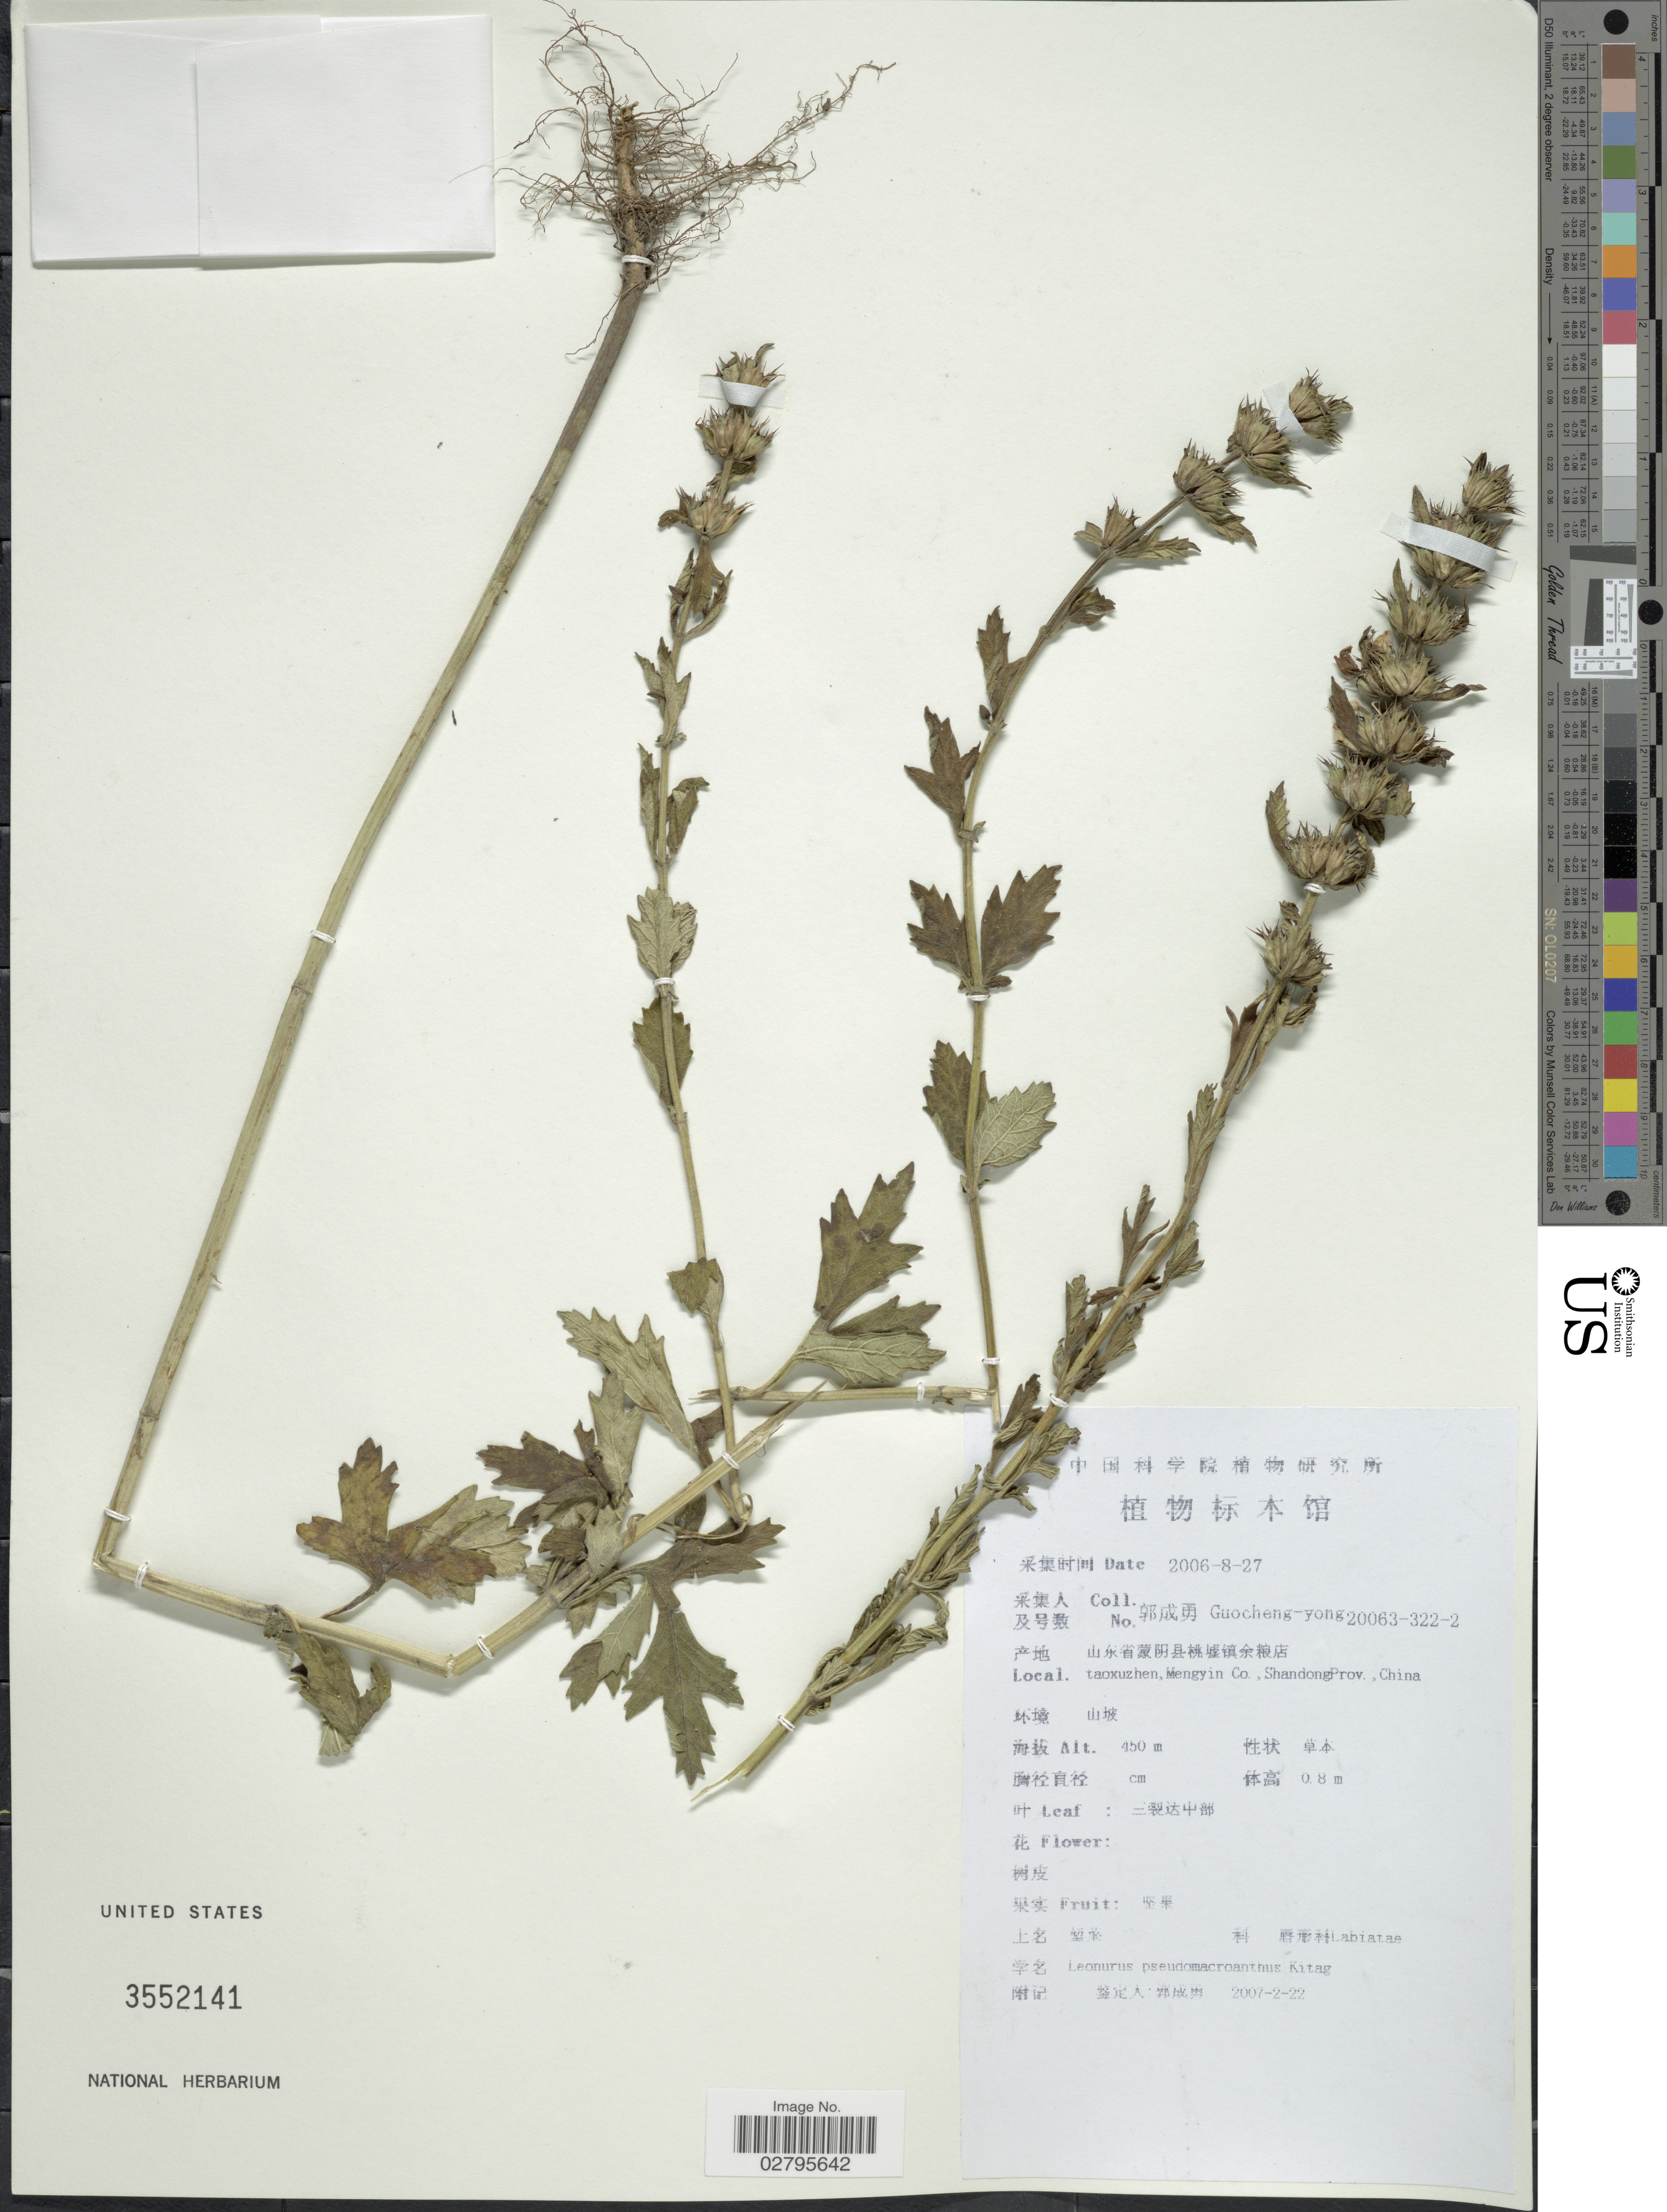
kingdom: Plantae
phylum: Tracheophyta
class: Magnoliopsida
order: Lamiales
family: Lamiaceae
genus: Leonurus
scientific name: Leonurus pseudomacranthus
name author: Kitag.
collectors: Guo cheng-yong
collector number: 20063-322-2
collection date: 2006-08-27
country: China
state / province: Shandong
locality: Taoxuzhen, Mengyin Co., Shandong Prov.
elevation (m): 450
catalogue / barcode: US 3552141